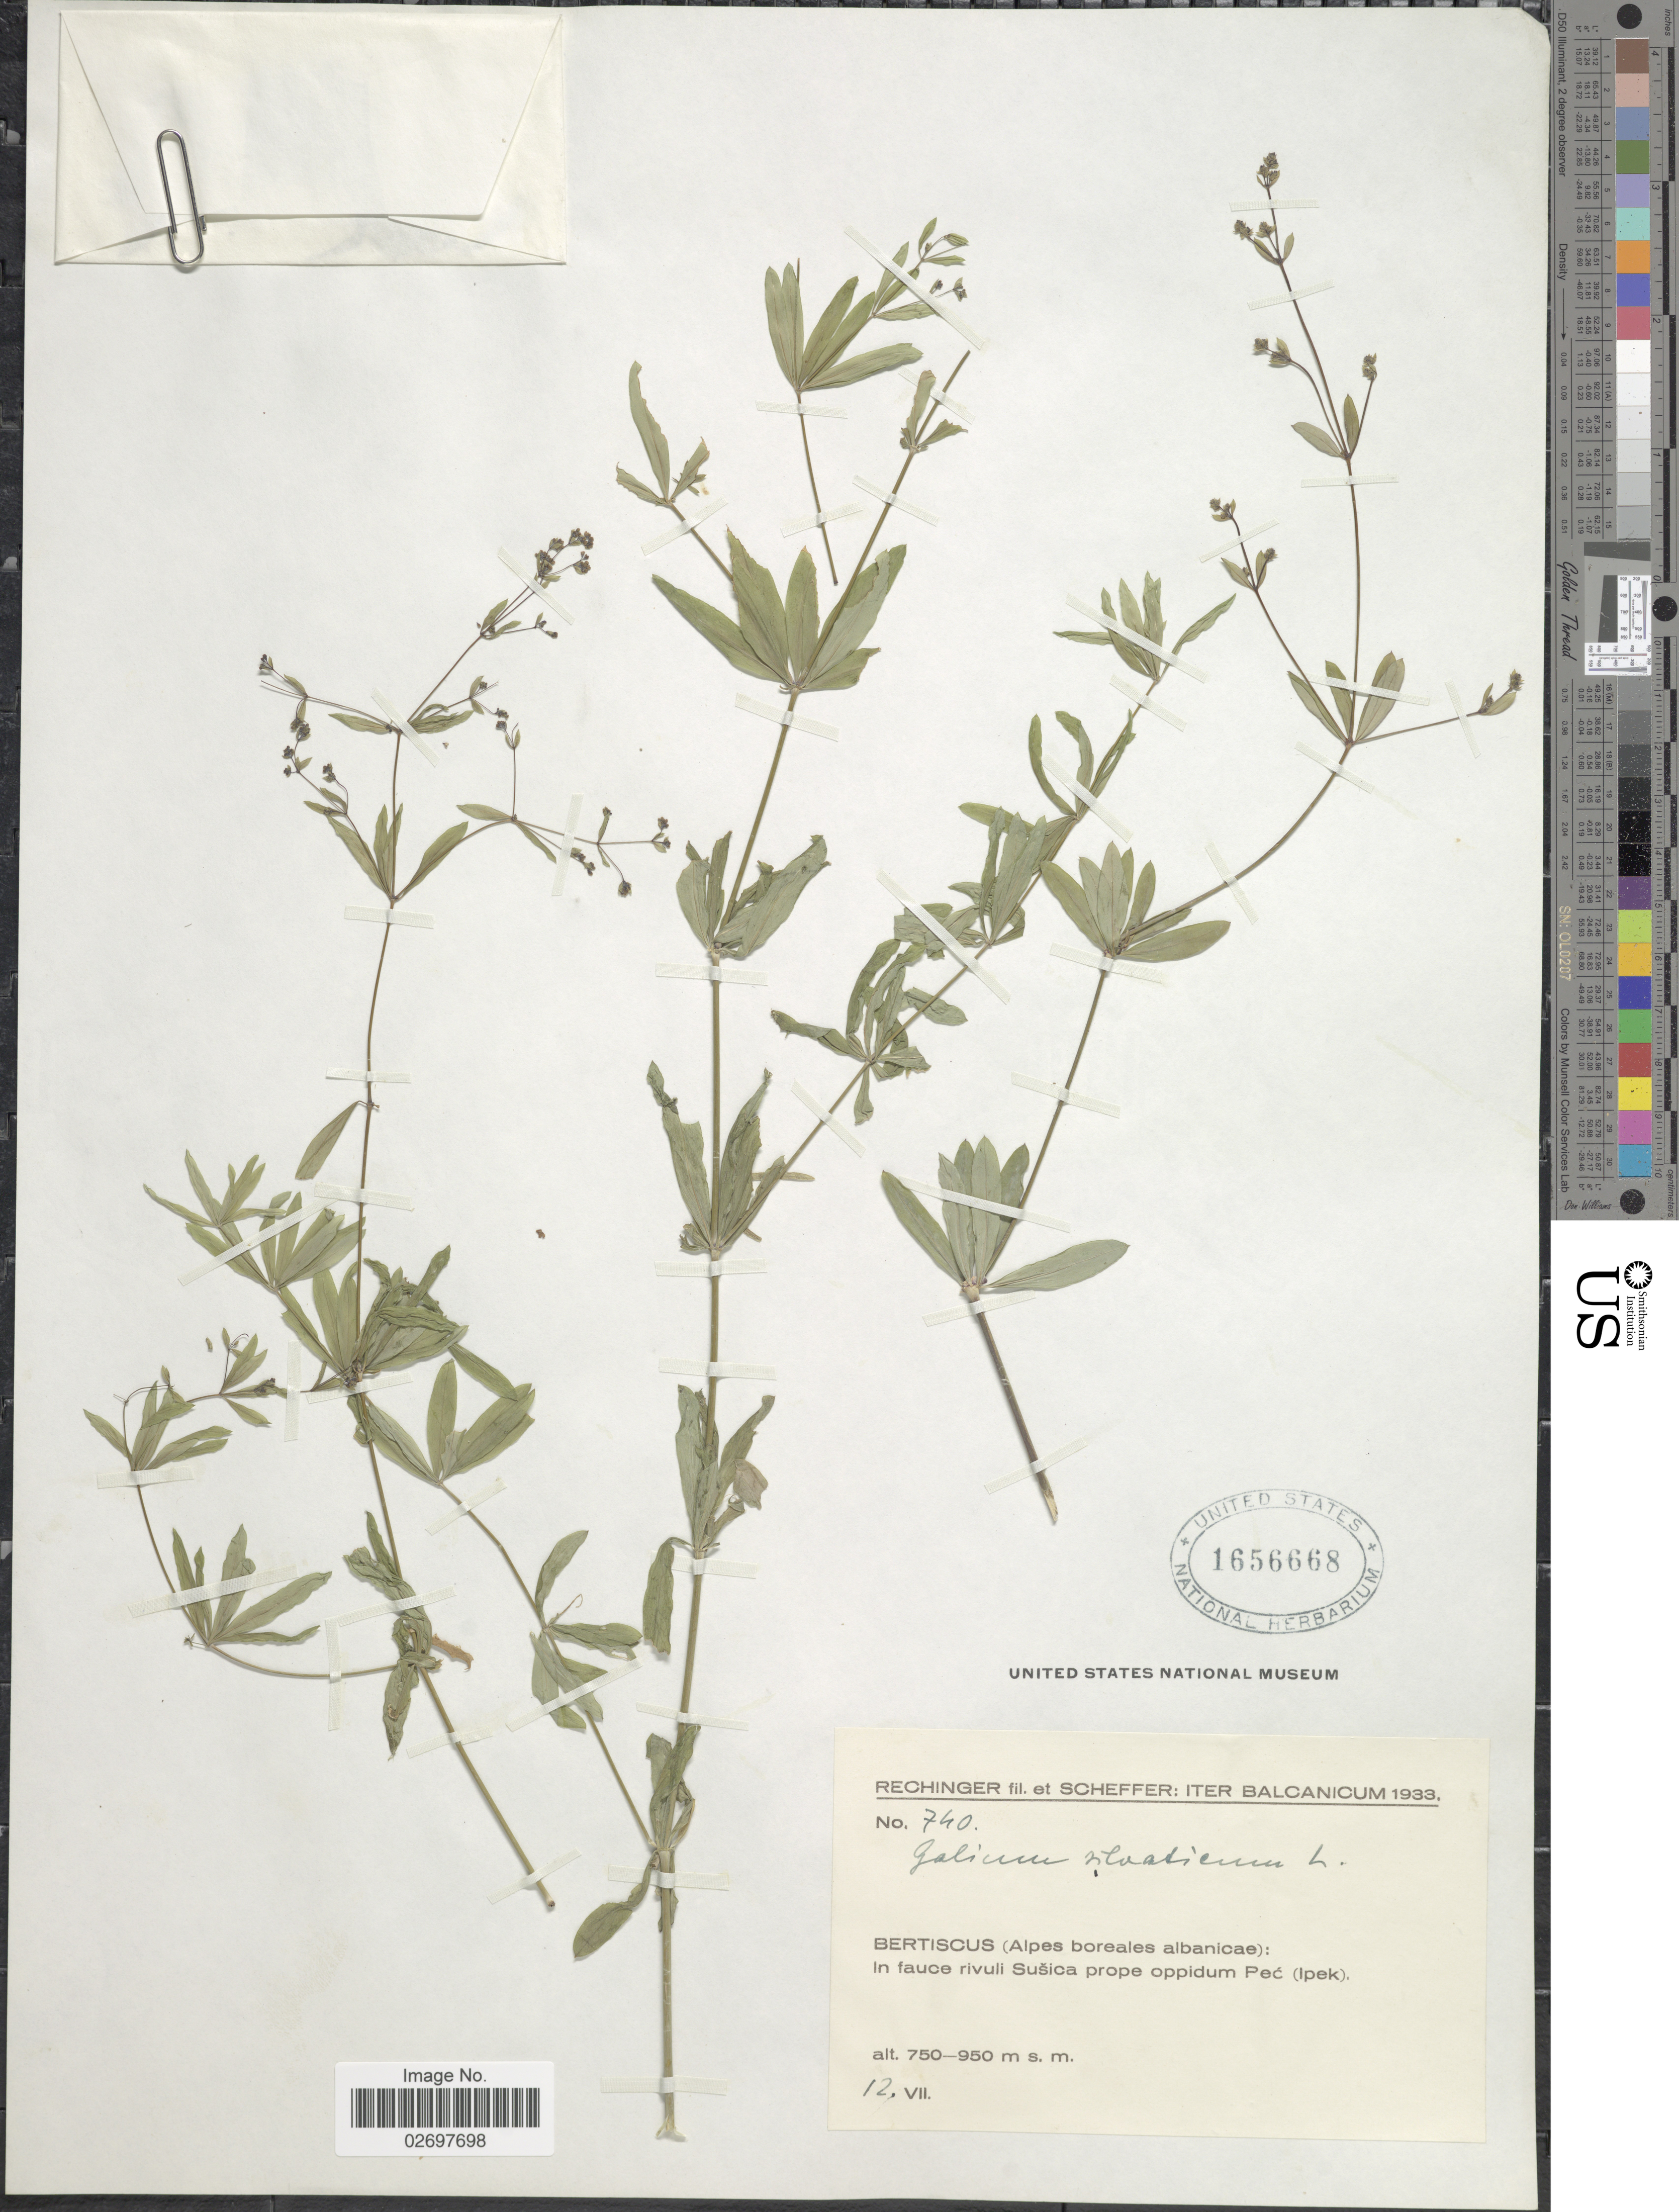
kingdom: Plantae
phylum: Tracheophyta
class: Magnoliopsida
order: Gentianales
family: Rubiaceae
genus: Galium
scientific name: Galium silvaticum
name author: L.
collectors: -- Rechinger & Scheffer, --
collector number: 740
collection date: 1933-07-12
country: Albania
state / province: Shkoder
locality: Iter Balcanicum, Bertiscus (Alpes boreales albanicae): In fauce rivuli Susica prope oppidum Pec (Ipek)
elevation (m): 750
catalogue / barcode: US 1656668